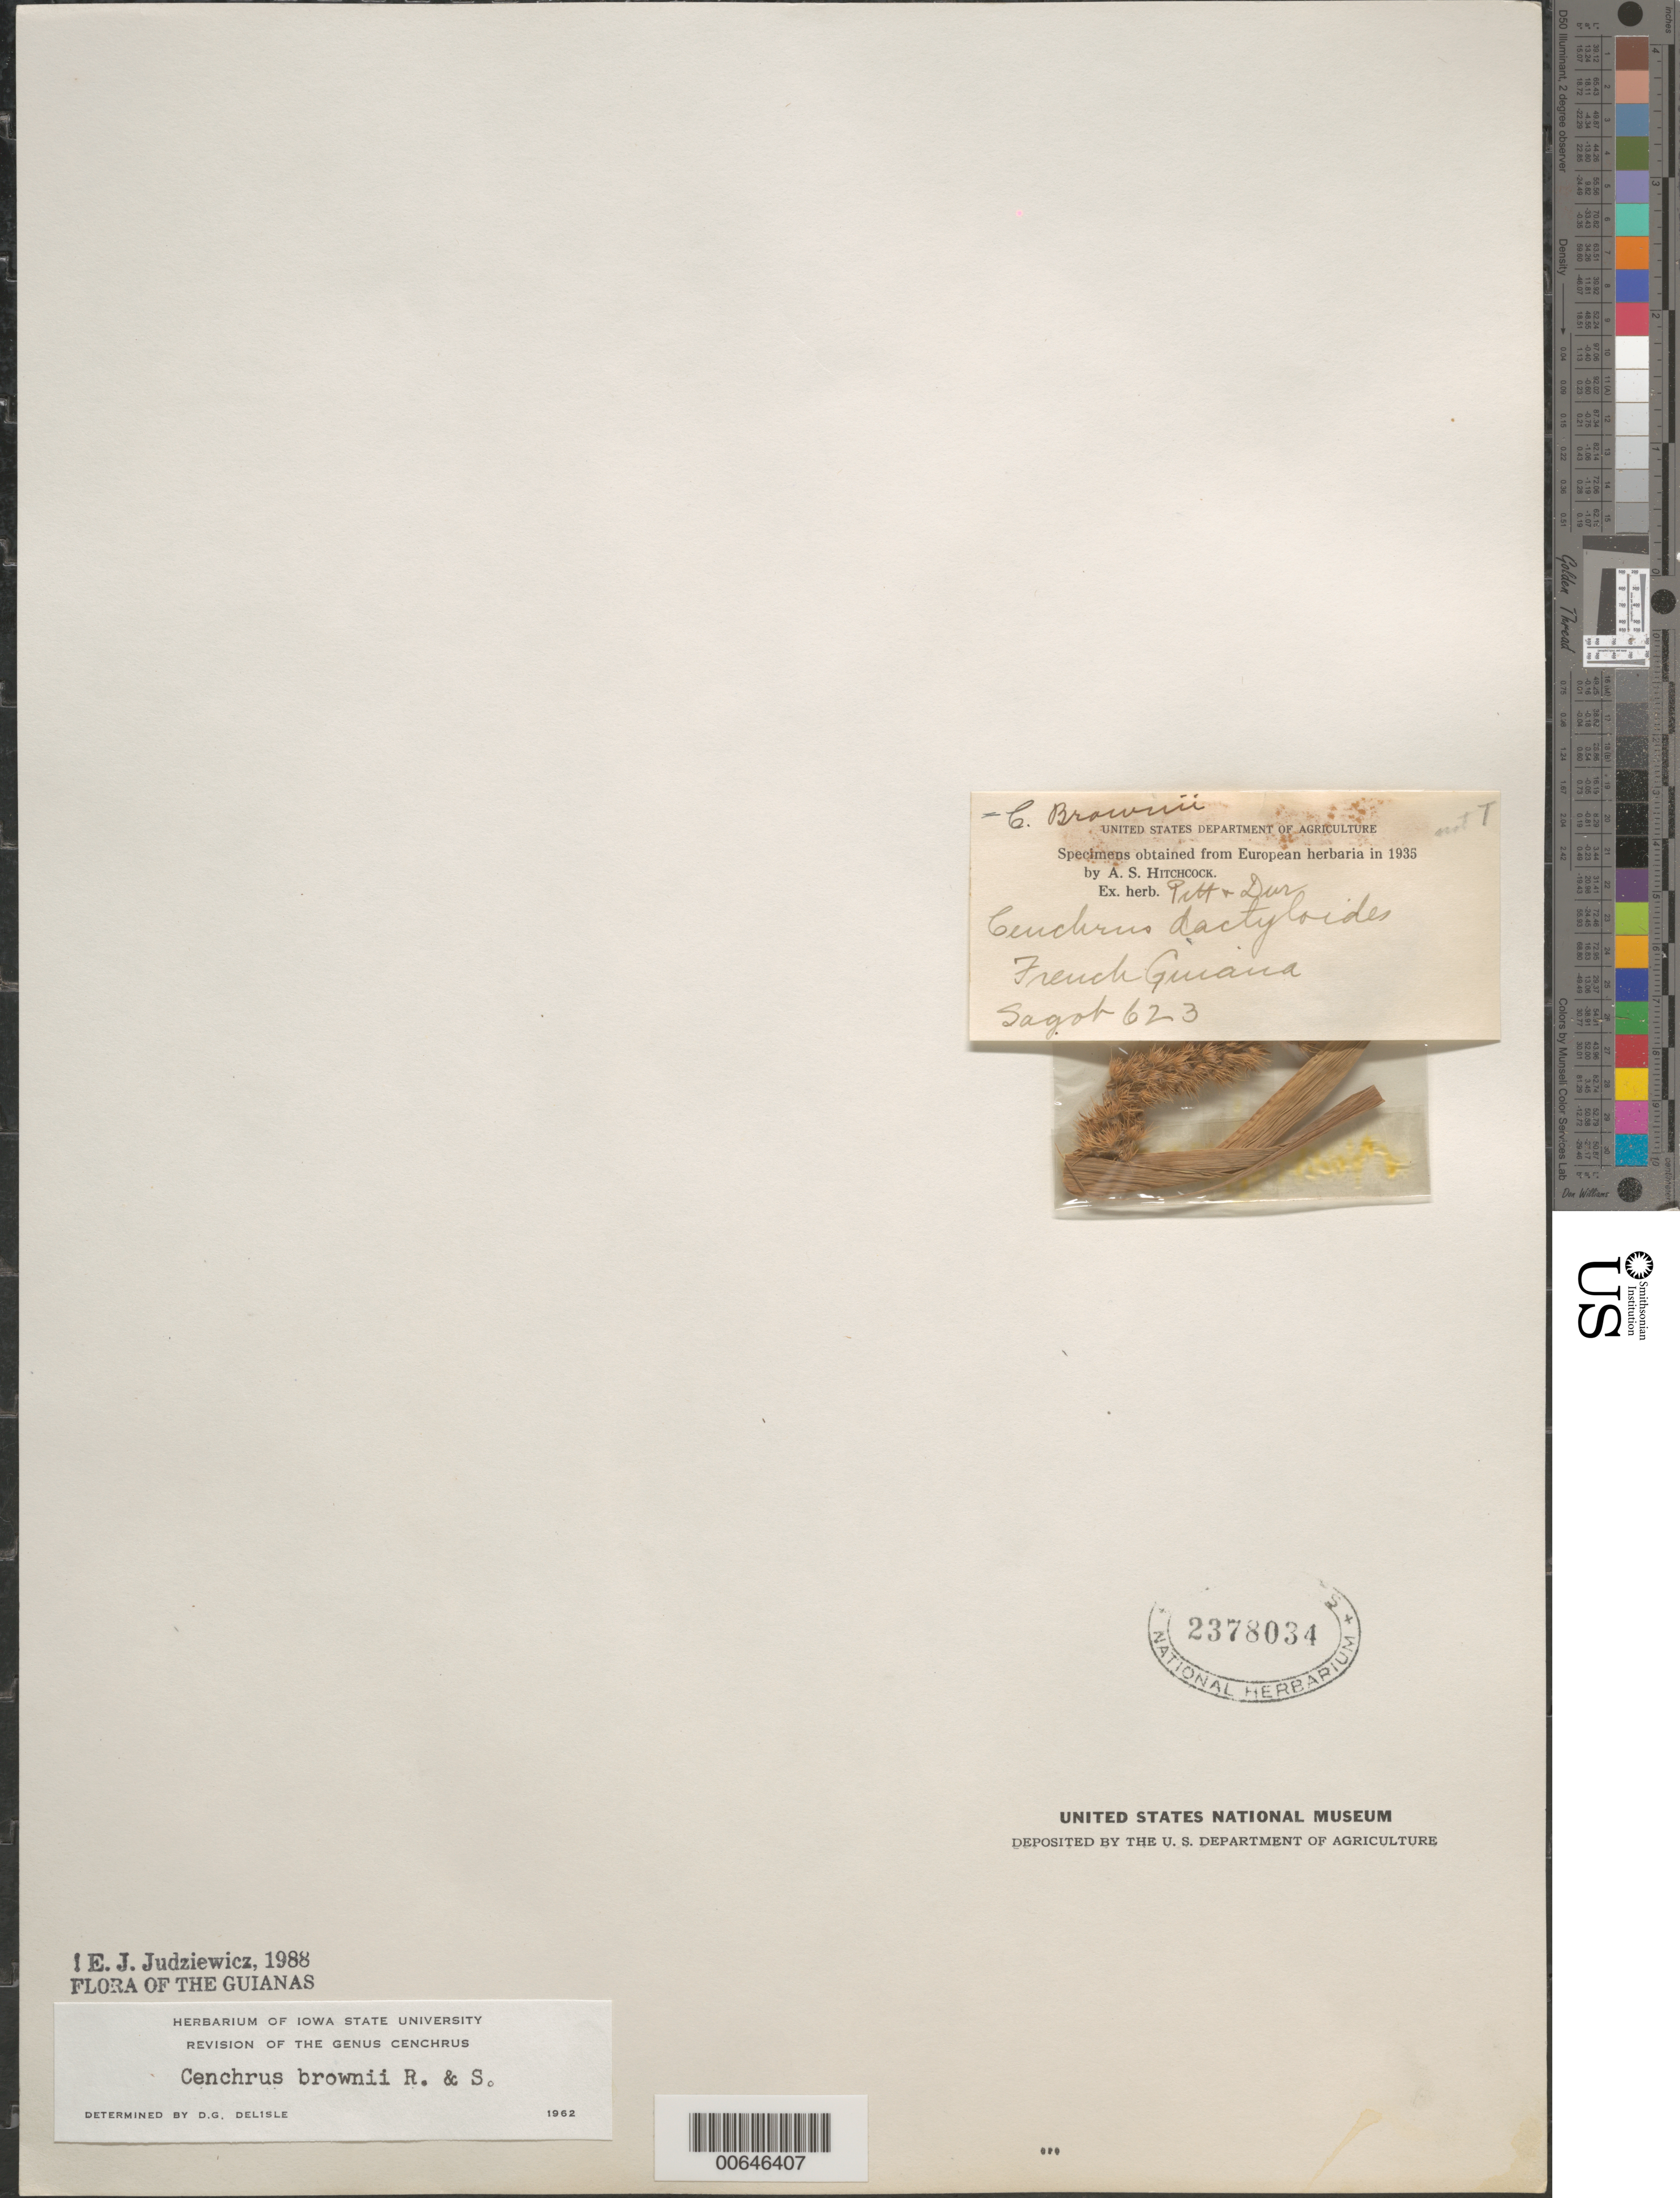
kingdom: Plantae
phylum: Tracheophyta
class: Liliopsida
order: Poales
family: Poaceae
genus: Cenchrus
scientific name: Cenchrus brownii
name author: Roem. & Schult.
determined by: Judziewicz, E. J.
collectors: P. A. Sagot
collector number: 623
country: French Guiana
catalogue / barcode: US 2378034